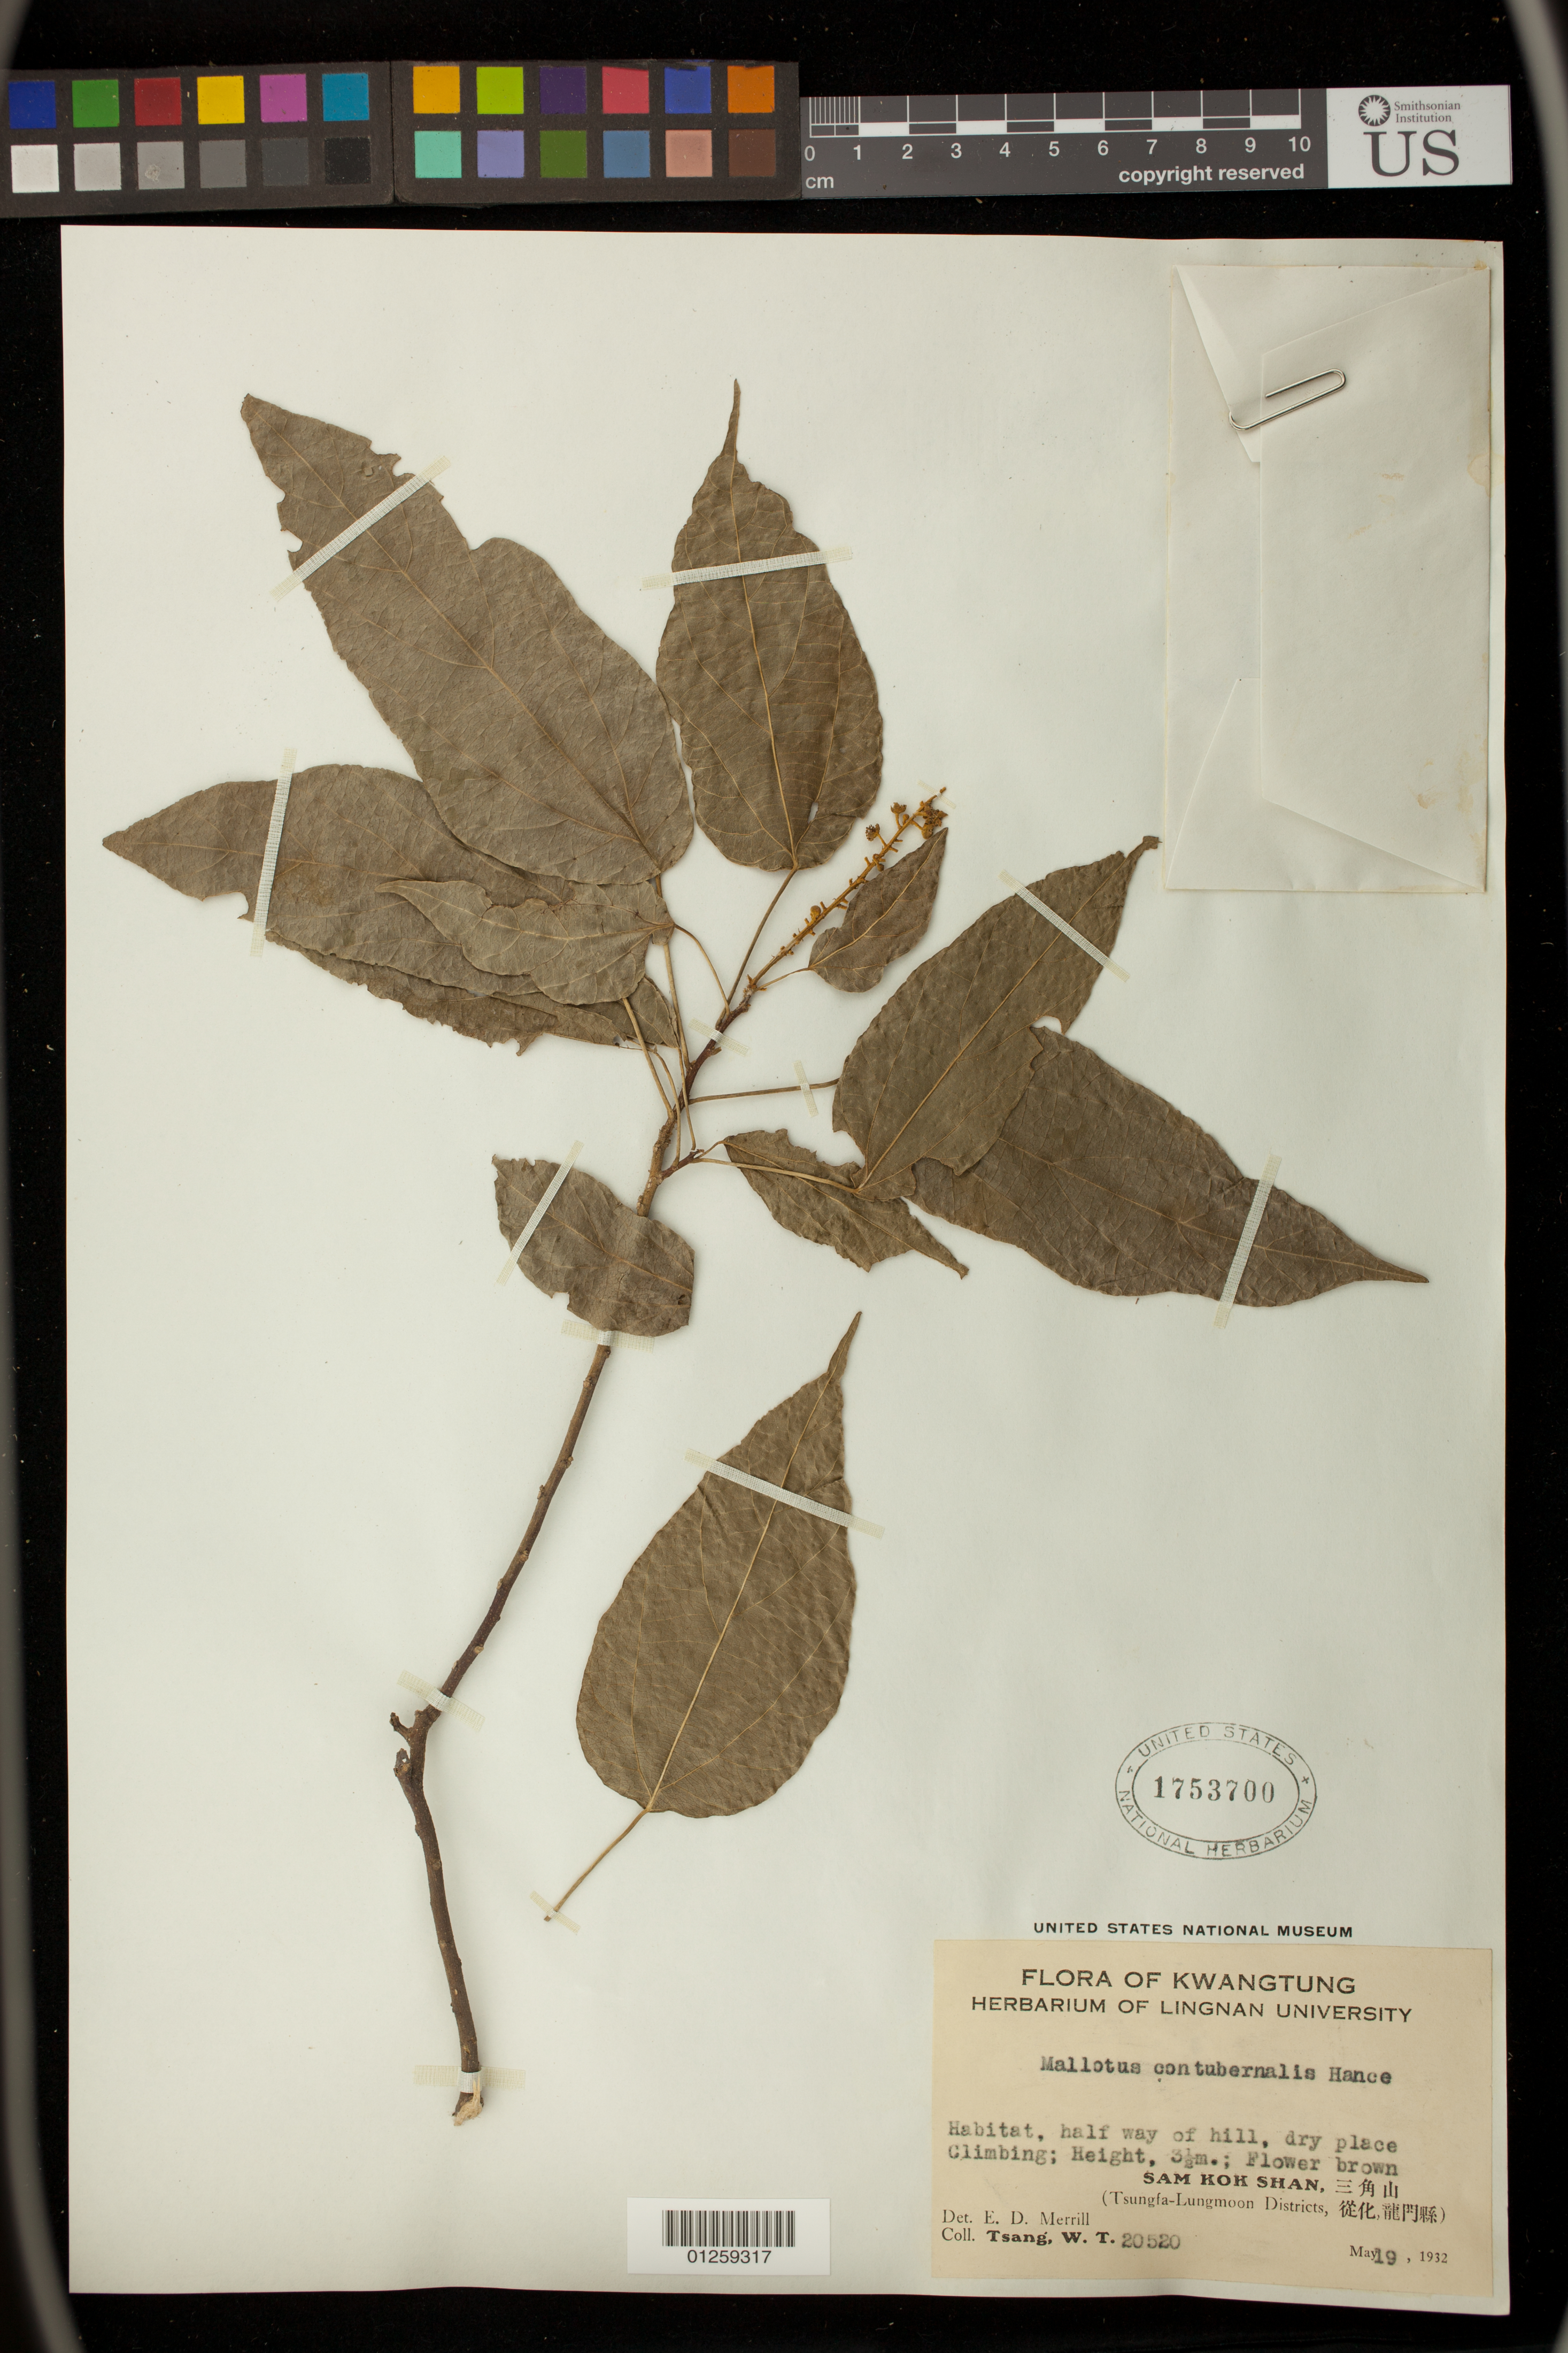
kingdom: Plantae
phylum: Tracheophyta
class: Magnoliopsida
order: Malpighiales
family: Euphorbiaceae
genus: Mallotus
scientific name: Mallotus repandus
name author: (Rottler) Müll. Arg.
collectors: W. T. Tsang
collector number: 20520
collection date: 1932-05-19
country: China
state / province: Guangdong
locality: Sam Kok Shan, Tsungfa-Lungmoon Districts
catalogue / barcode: US 1753700